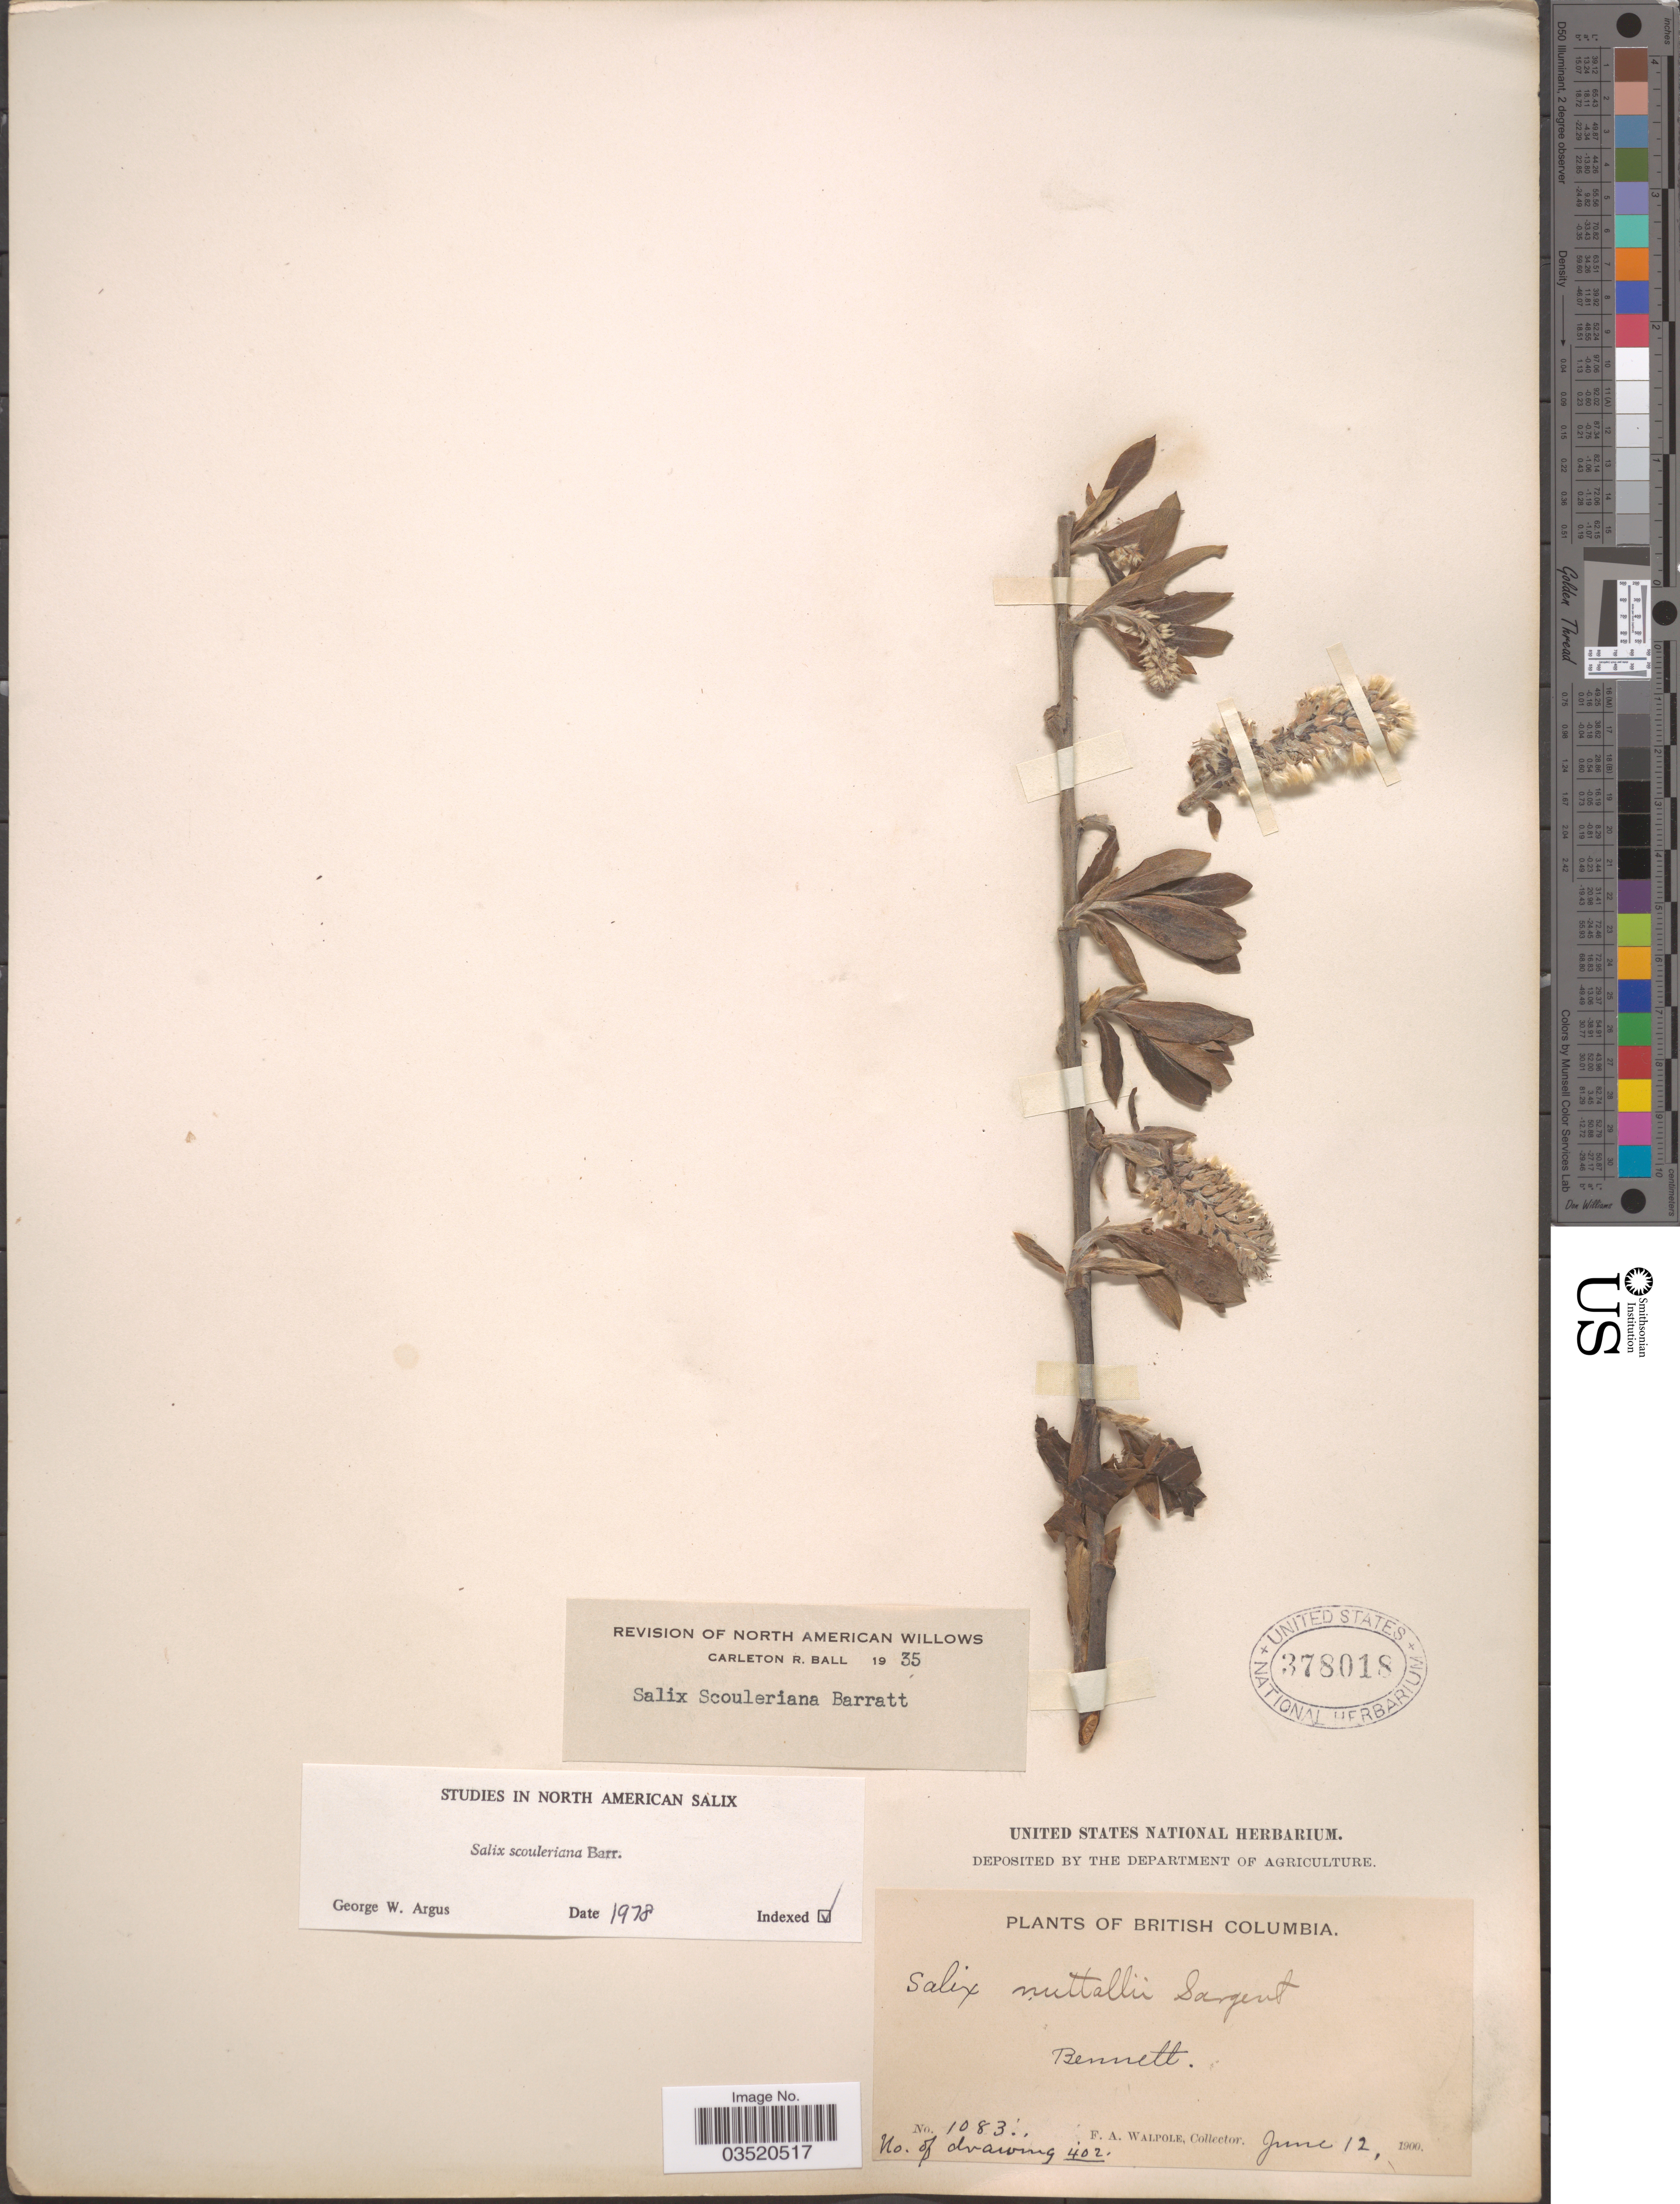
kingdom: Plantae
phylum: Tracheophyta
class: Magnoliopsida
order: Malpighiales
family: Salicaceae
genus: Salix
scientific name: Salix scouleriana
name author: Barratt ex Hook.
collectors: F. Walpole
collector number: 1083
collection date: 1900-06-12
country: Canada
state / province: British Columbia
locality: Bennett.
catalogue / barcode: US 378018